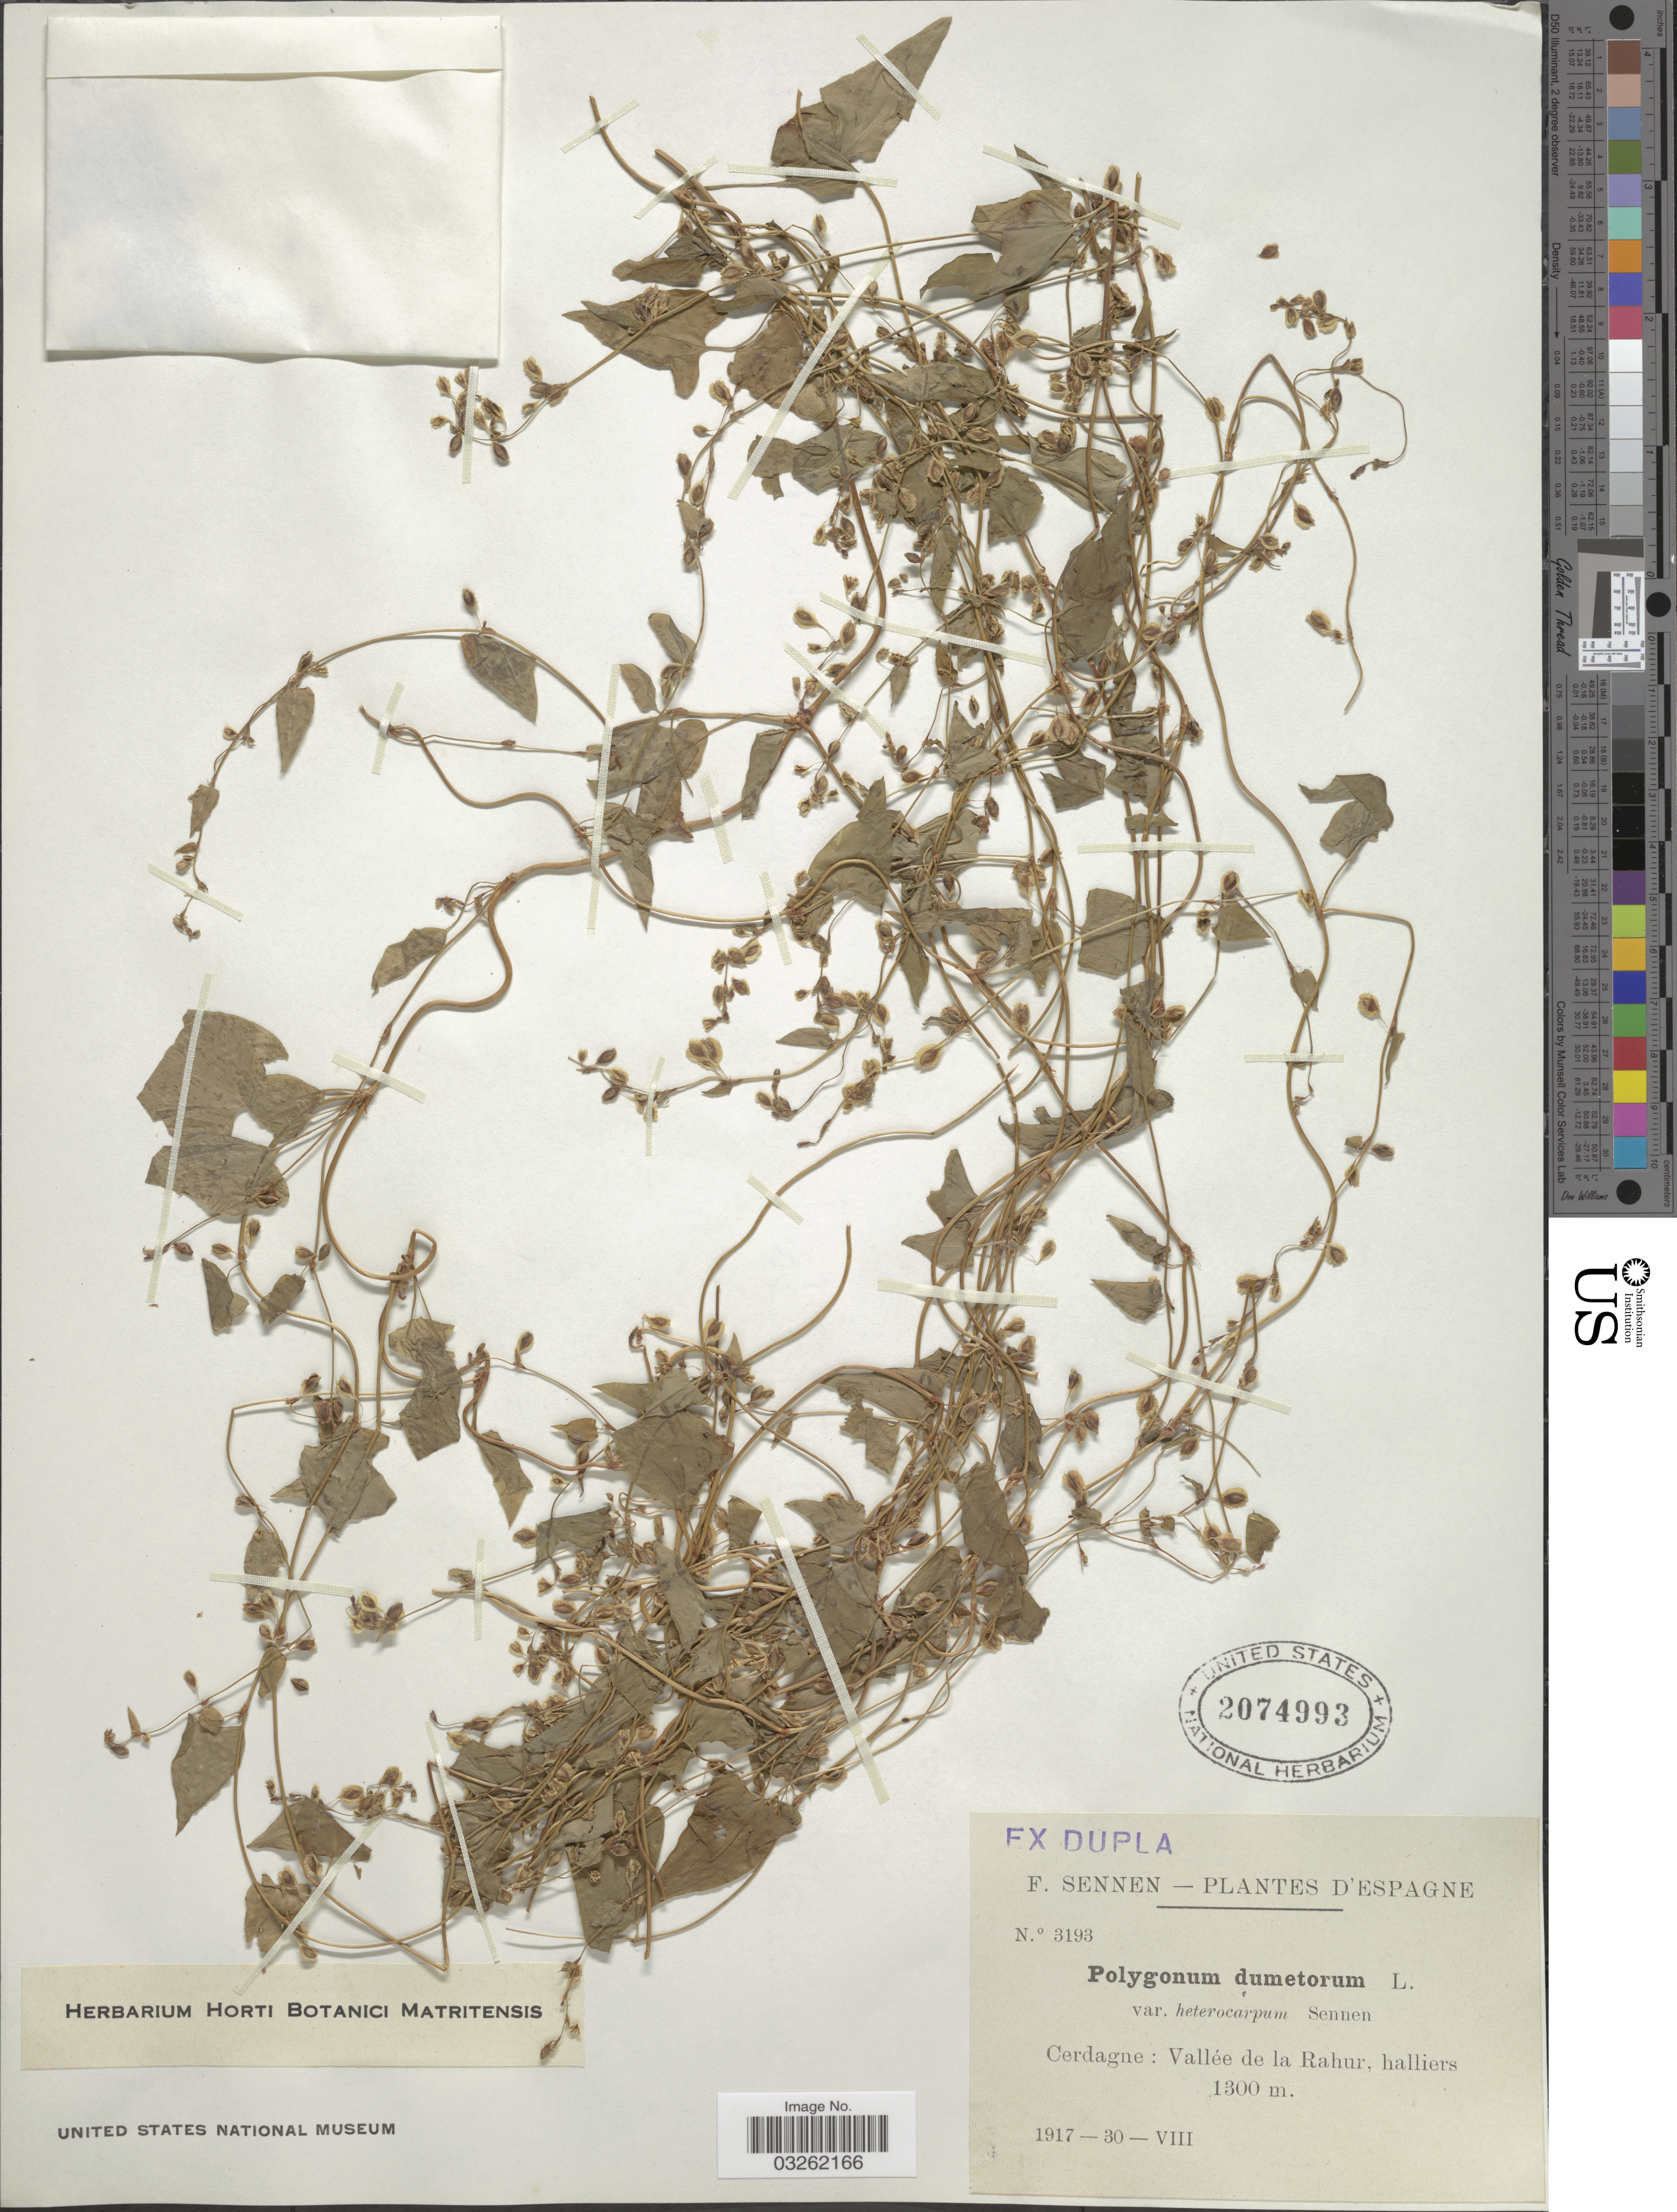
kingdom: Plantae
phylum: Tracheophyta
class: Magnoliopsida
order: Caryophyllales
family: Polygonaceae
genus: Fallopia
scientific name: Fallopia dumetorum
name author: (L.) Holub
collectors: E. Sennen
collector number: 3193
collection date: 1917-08-30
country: Spain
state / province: Islas Baleares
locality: Cerdagne: Vallée de la Rahur.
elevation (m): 1300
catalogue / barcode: US 2074993